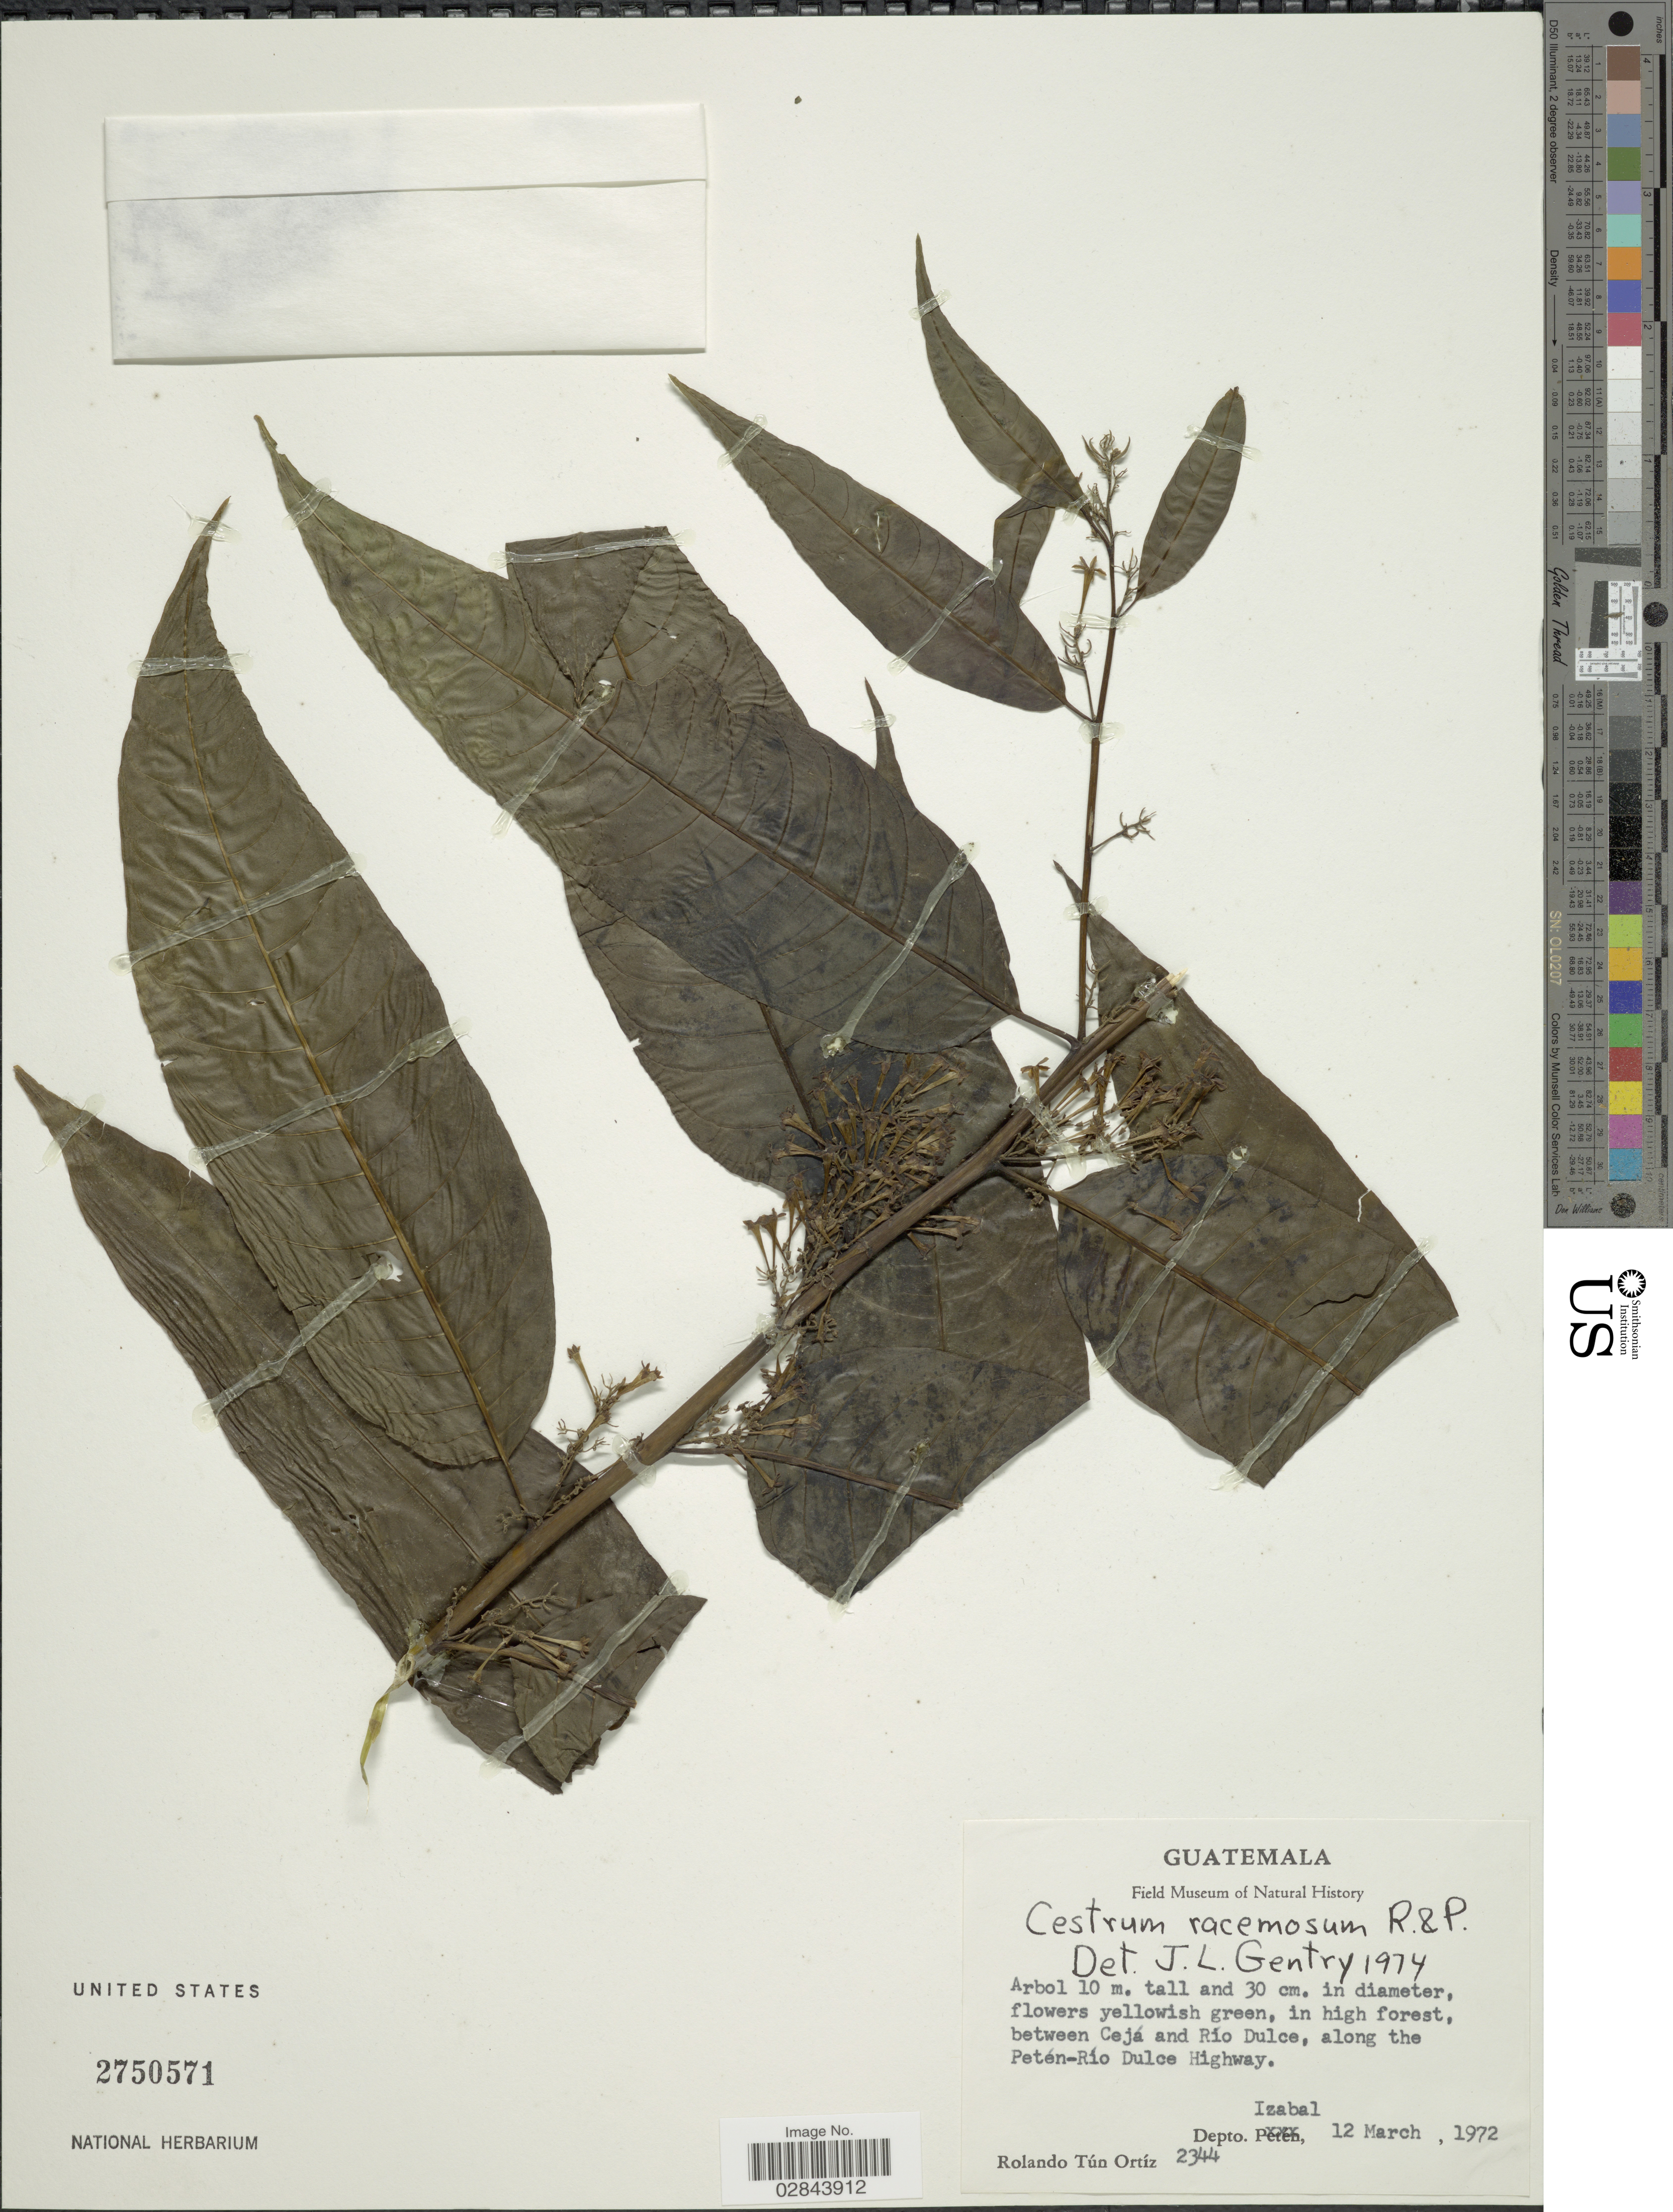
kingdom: Plantae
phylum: Tracheophyta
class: Magnoliopsida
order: Solanales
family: Solanaceae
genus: Cestrum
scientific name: Cestrum racemosum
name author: Ruiz & Pav.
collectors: R. T. Ortíz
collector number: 2344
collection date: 1972-03-12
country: Guatemala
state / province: Izabal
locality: In high forest, between Cejá and Río Dulce, along the Petén-Río Dulce Highway. Depto. Izabal.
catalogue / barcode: US 2750571